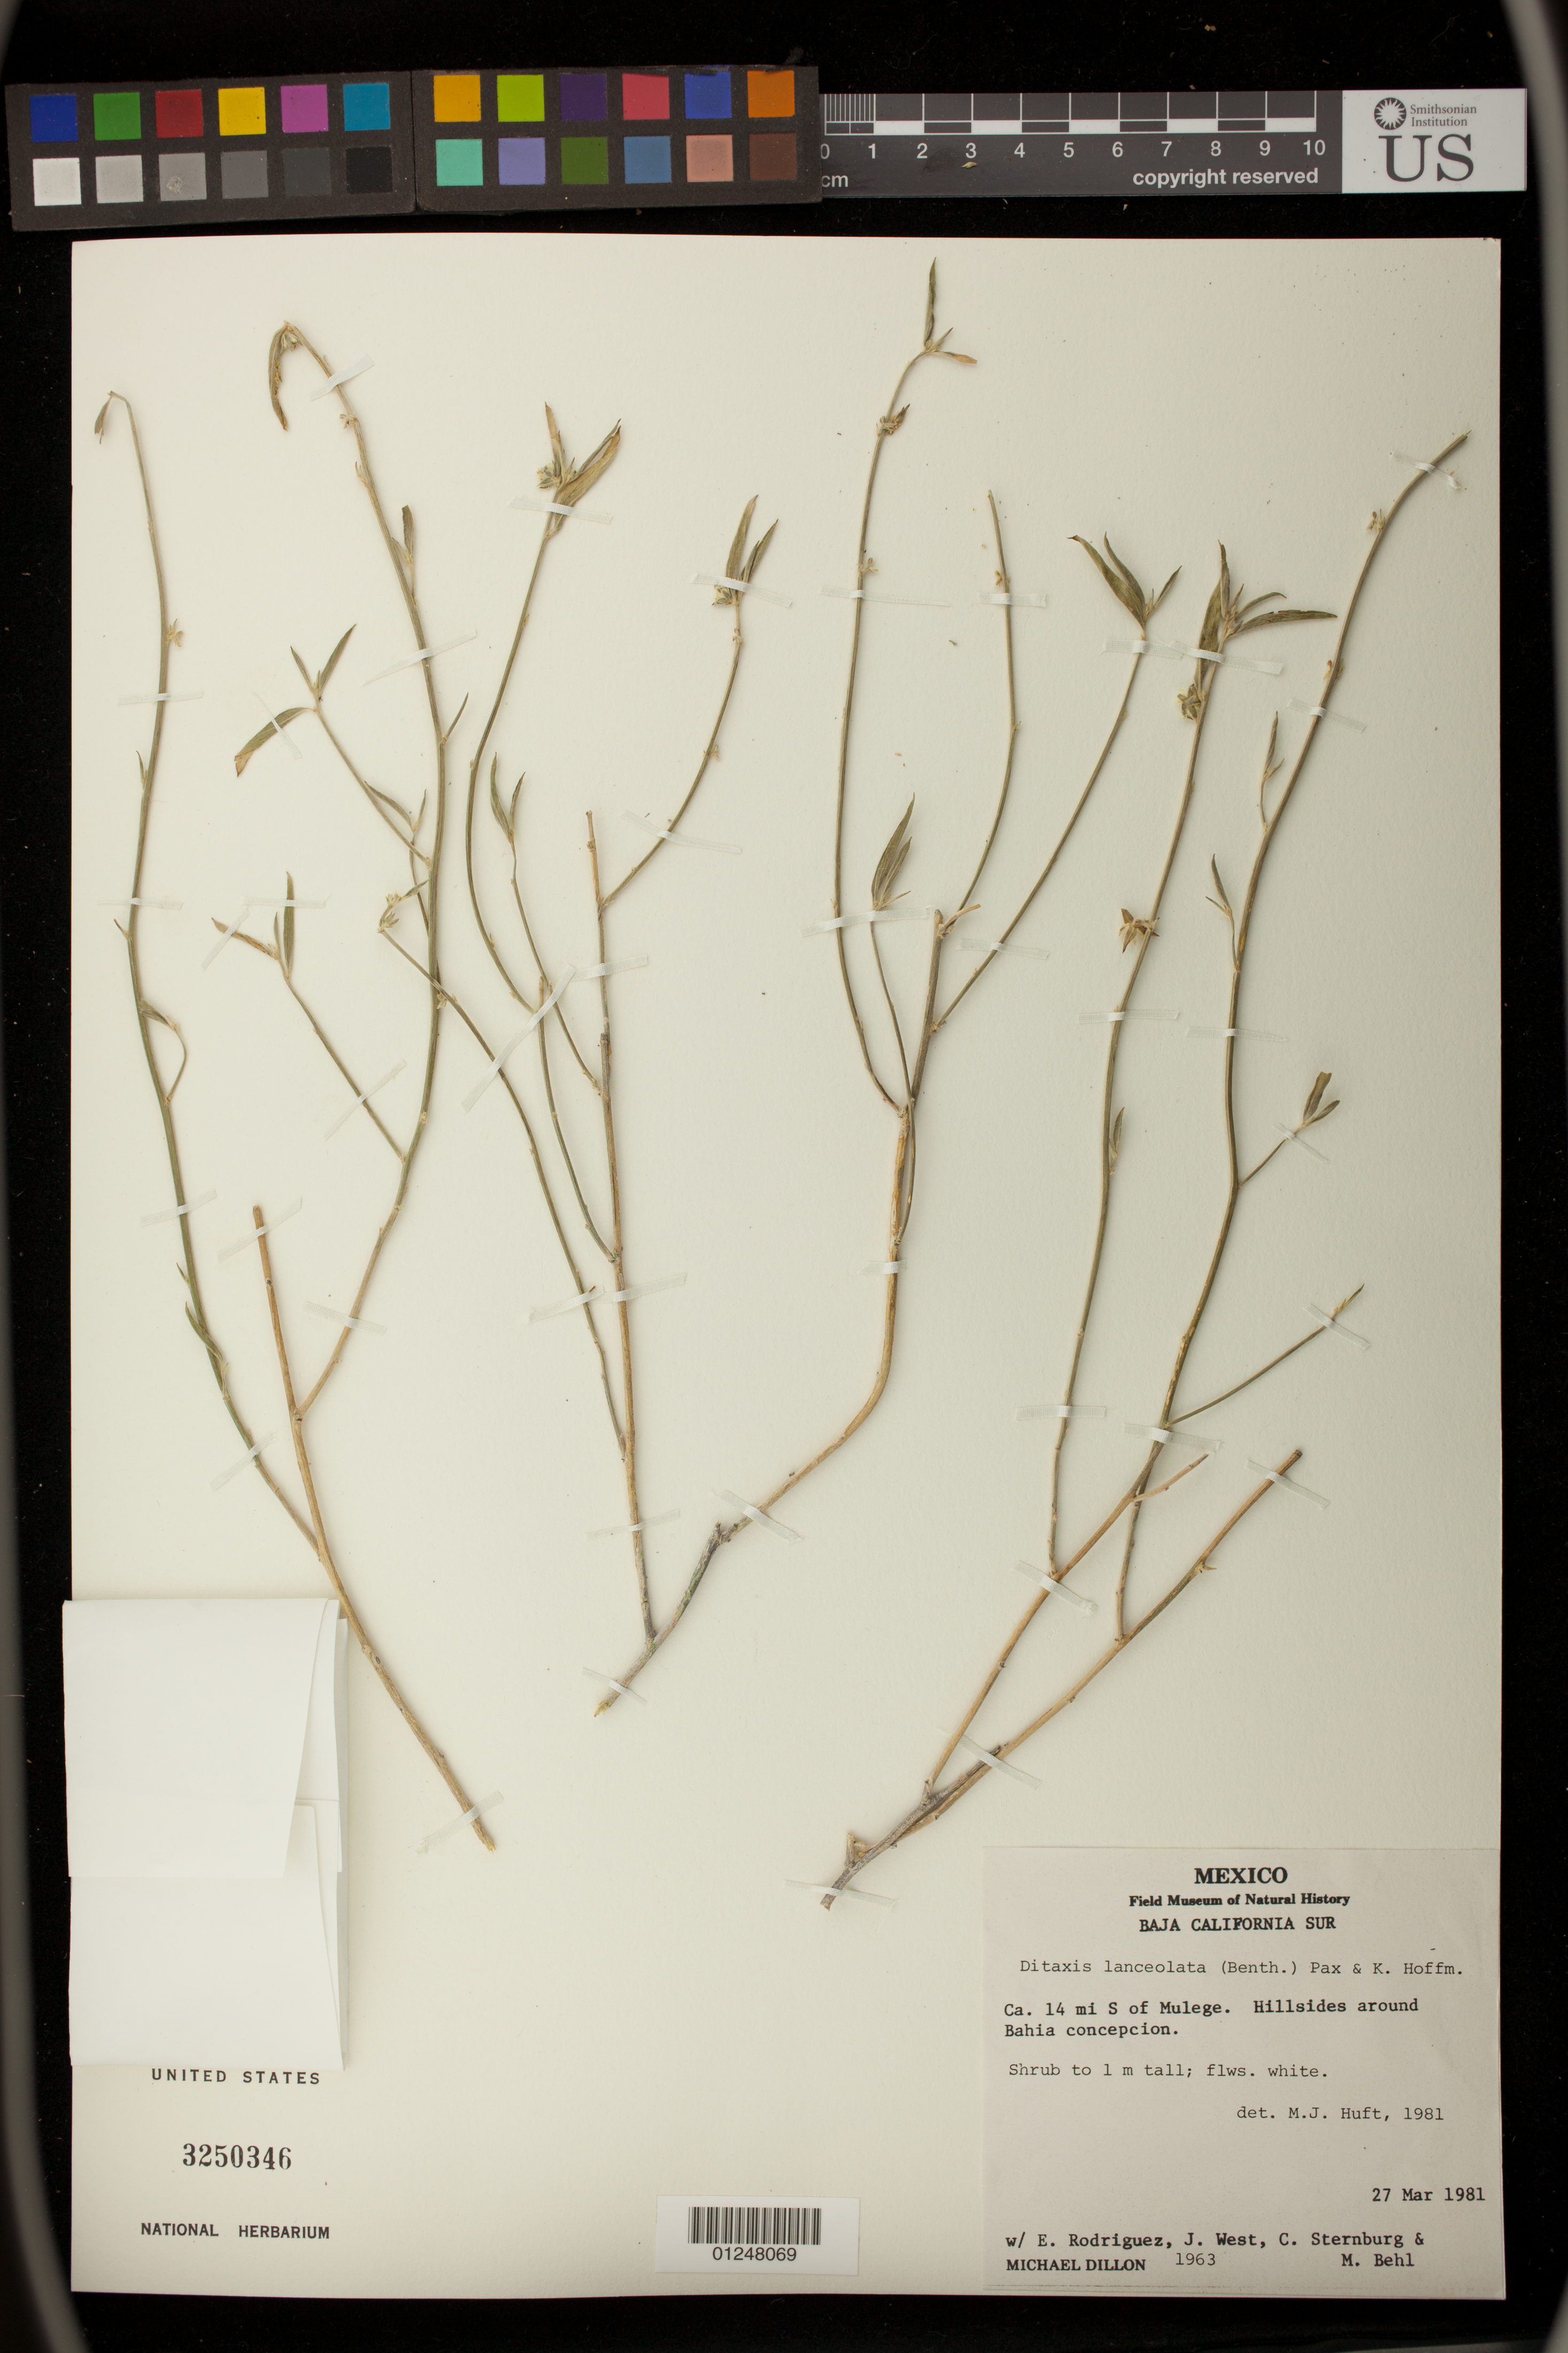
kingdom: Plantae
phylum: Tracheophyta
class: Magnoliopsida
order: Malpighiales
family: Euphorbiaceae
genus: Argythamnia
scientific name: Argythamnia lanceolata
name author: (Benth.) Müll. Arg.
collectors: M. O. Dillon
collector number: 1963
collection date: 1981-03-27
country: Mexico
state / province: Baja California Sur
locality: Ca. 14 mi S. of Mulege. Hillsides around Bahia Concepcion.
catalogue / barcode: US 3250346